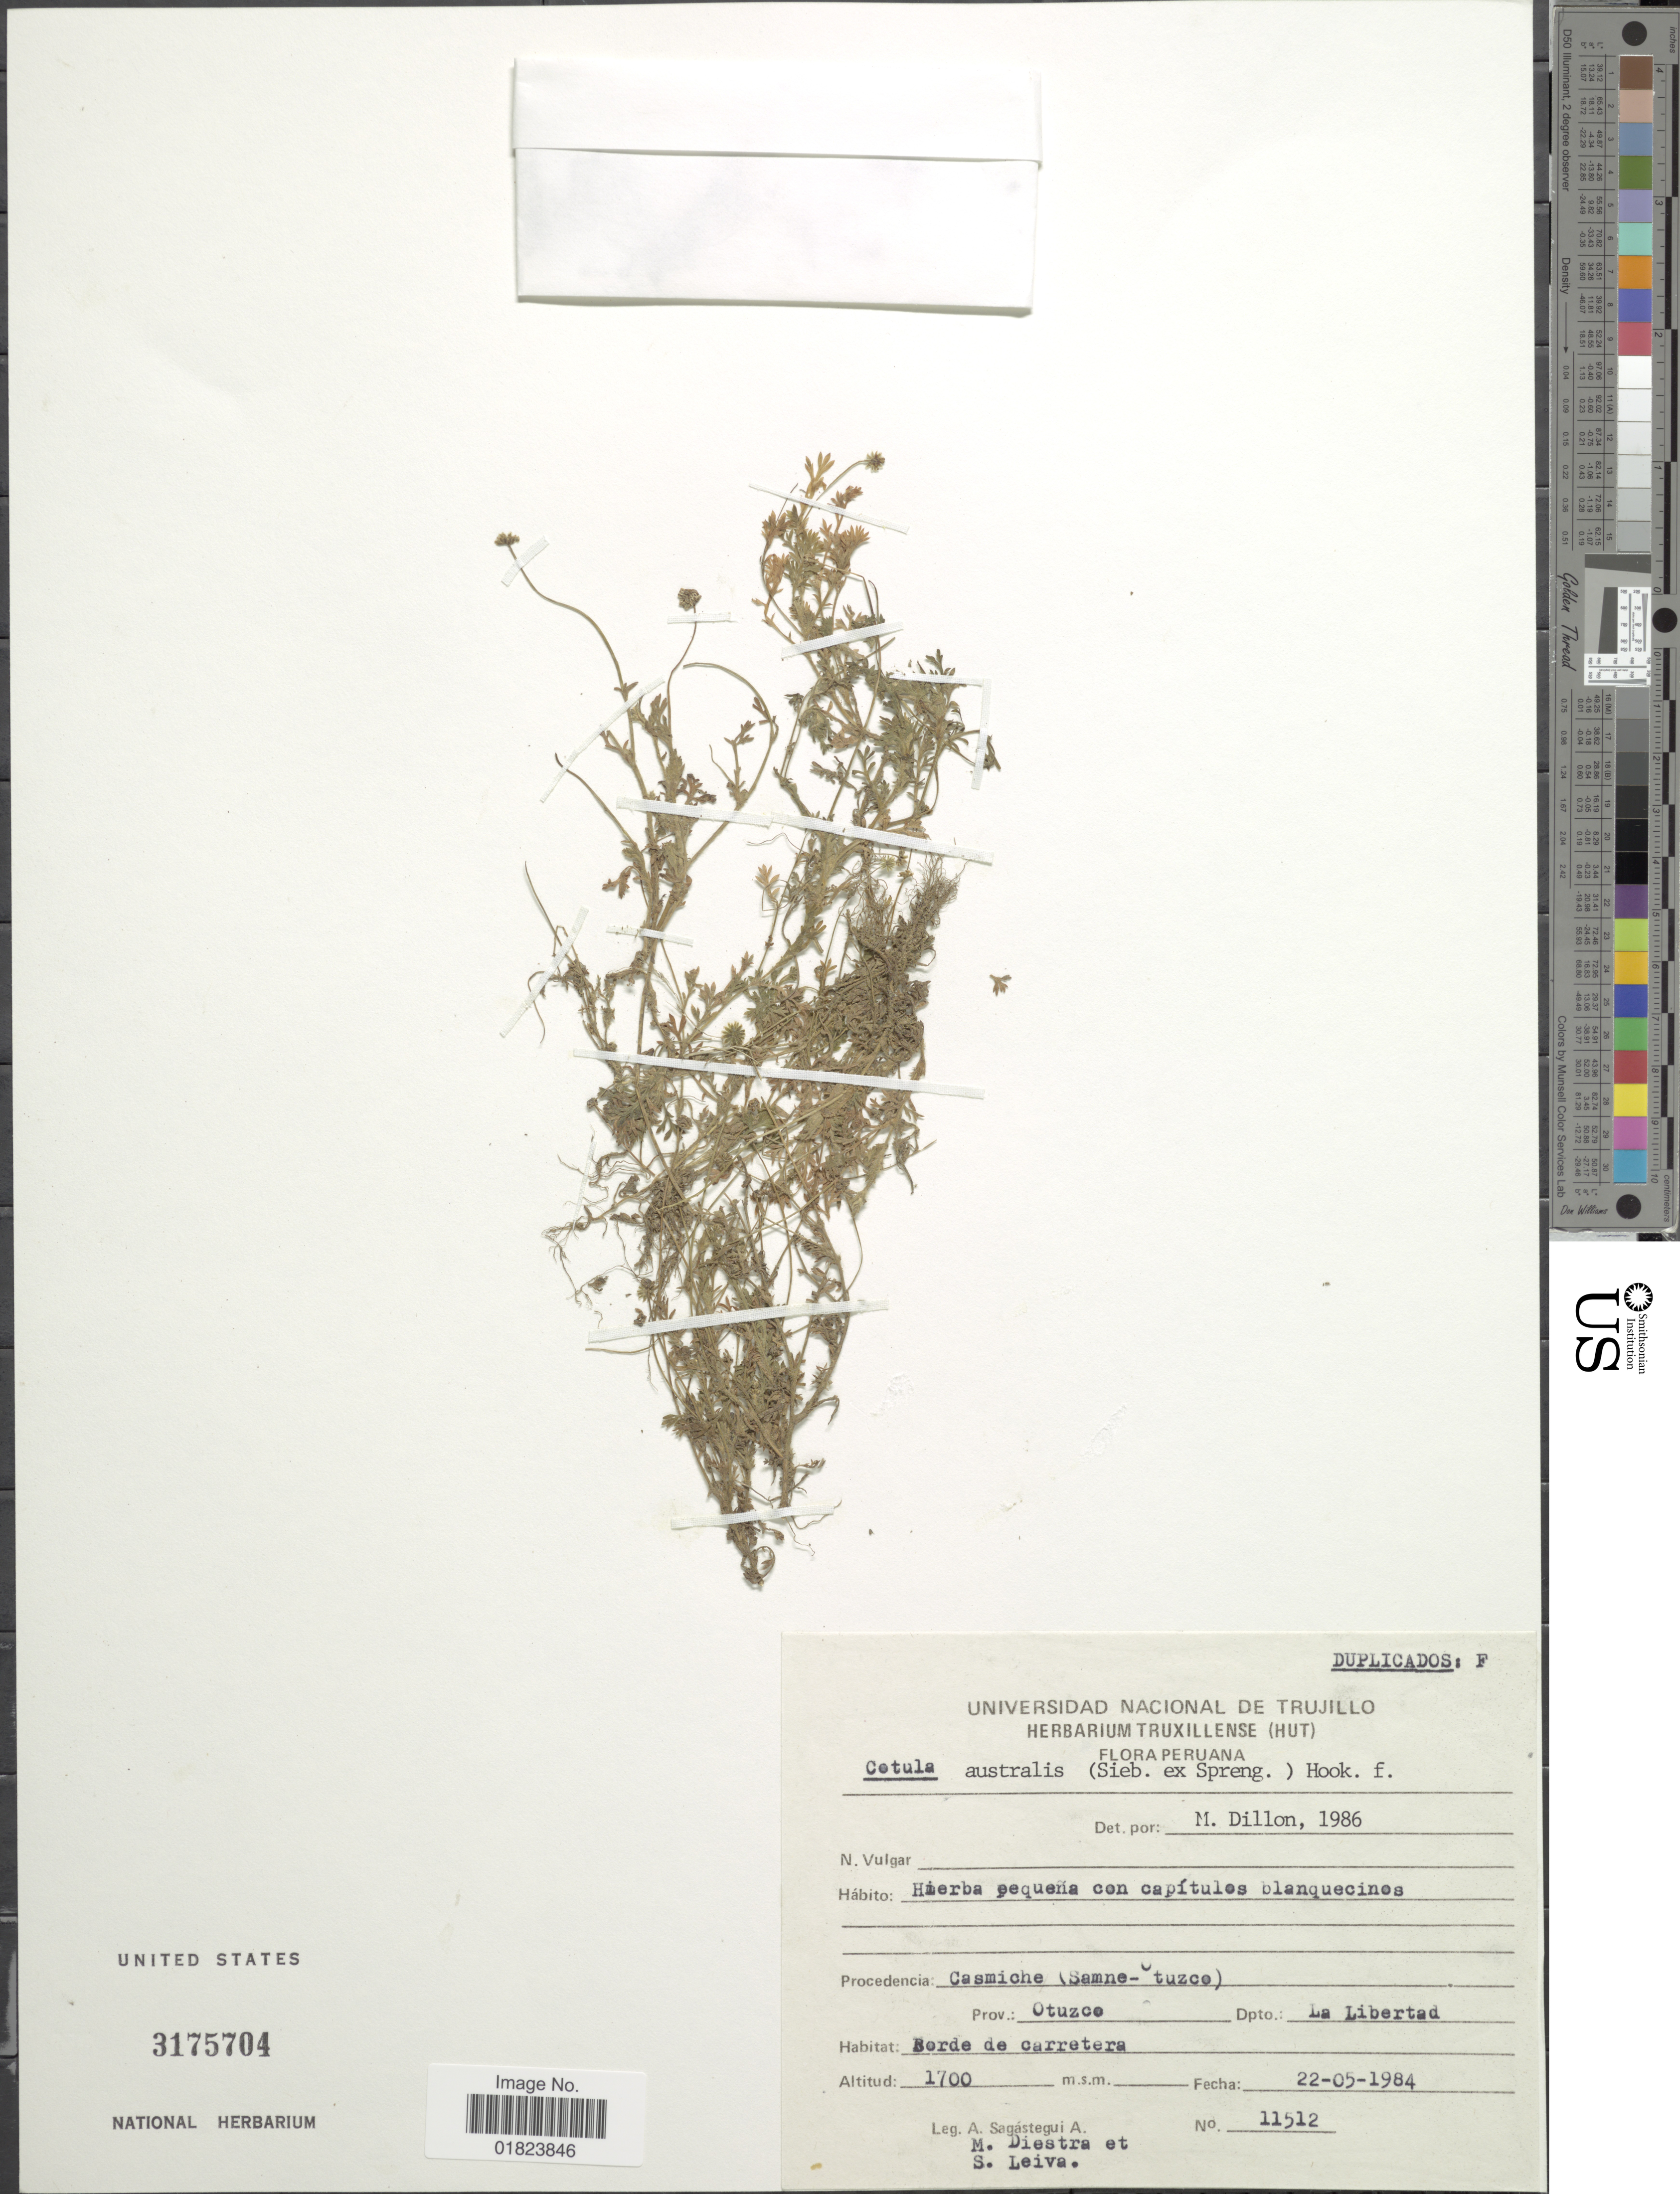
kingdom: Plantae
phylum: Tracheophyta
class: Magnoliopsida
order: Asterales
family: Asteraceae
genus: Cotula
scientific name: Cotula australis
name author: (Sieber ex Spreng.) Hook. f.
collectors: A. Sagástegui A., M. Diestra & S. Leiva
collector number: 11512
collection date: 1984-05-22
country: Peru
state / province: La Libertad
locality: Casmiche (Samne_cuzco), Prov.: Otuzco, borde de carretera.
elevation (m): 1700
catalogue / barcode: US 3175704